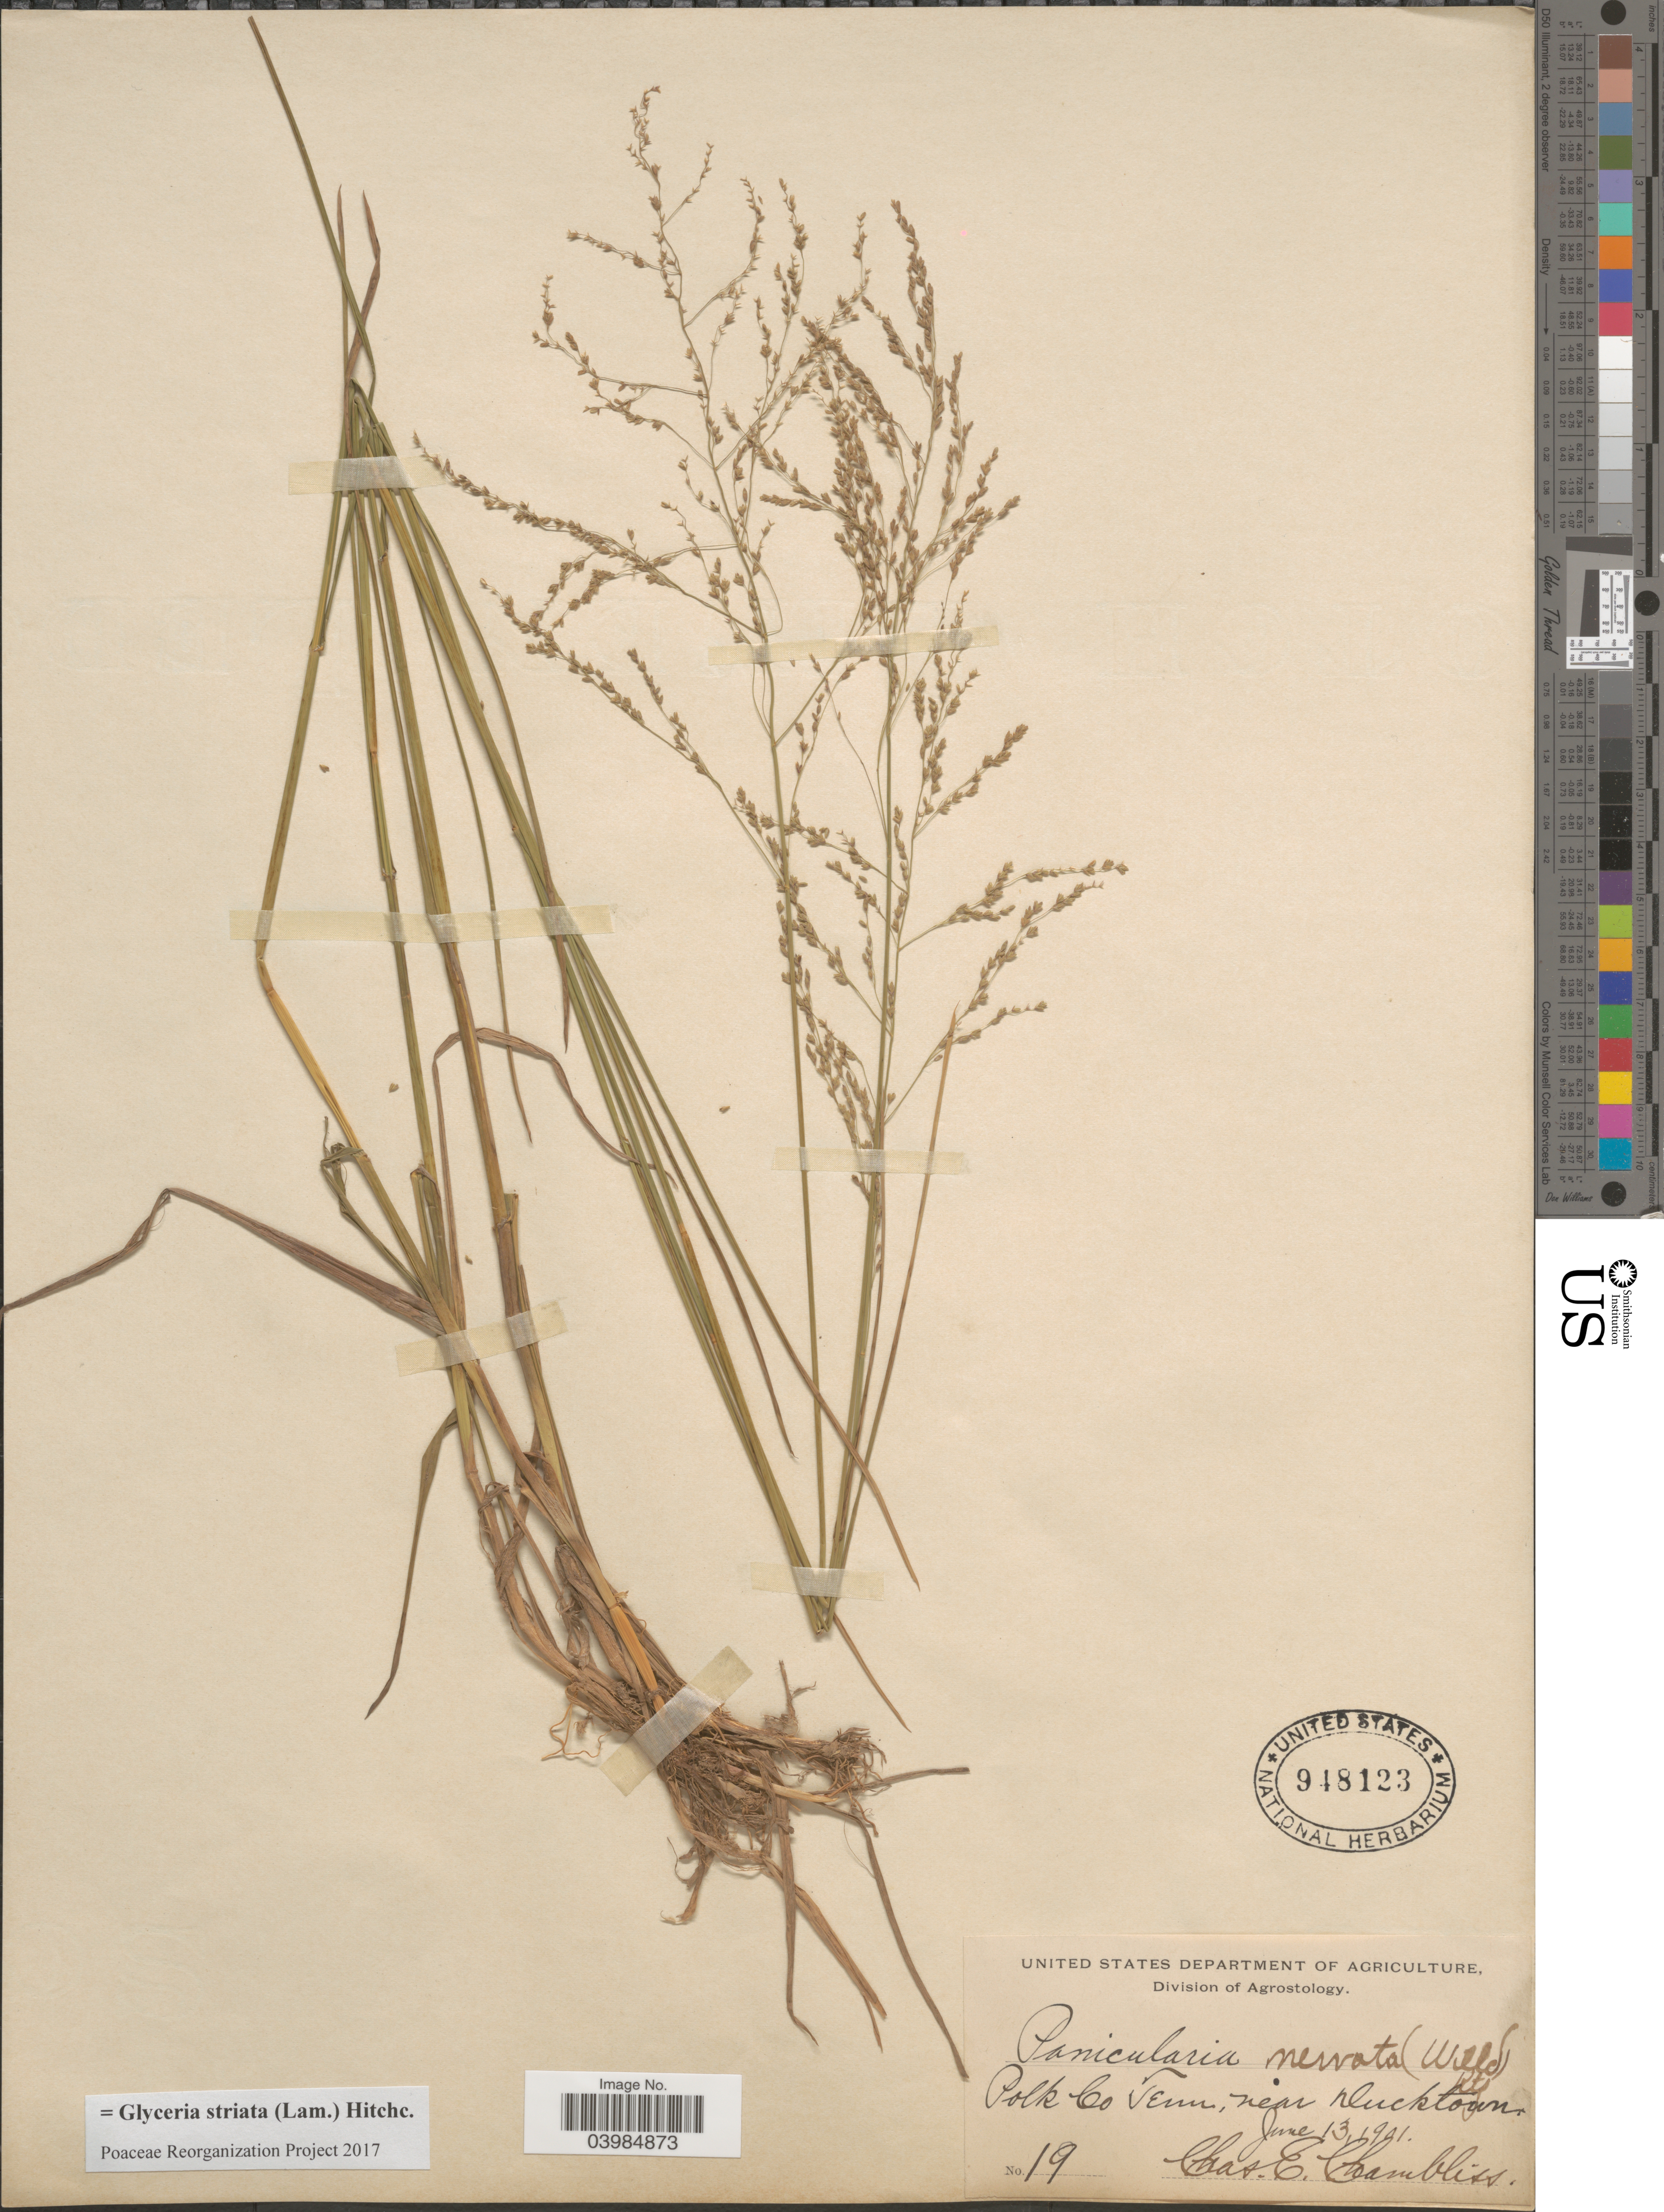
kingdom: Plantae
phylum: Tracheophyta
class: Liliopsida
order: Poales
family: Poaceae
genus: Glyceria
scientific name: Glyceria striata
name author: (Lam.) Hitchc.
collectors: C. Chambliss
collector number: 19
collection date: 1901-06-13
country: United States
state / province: Tennessee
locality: Polk Co., near Ducktown.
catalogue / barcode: US 948123